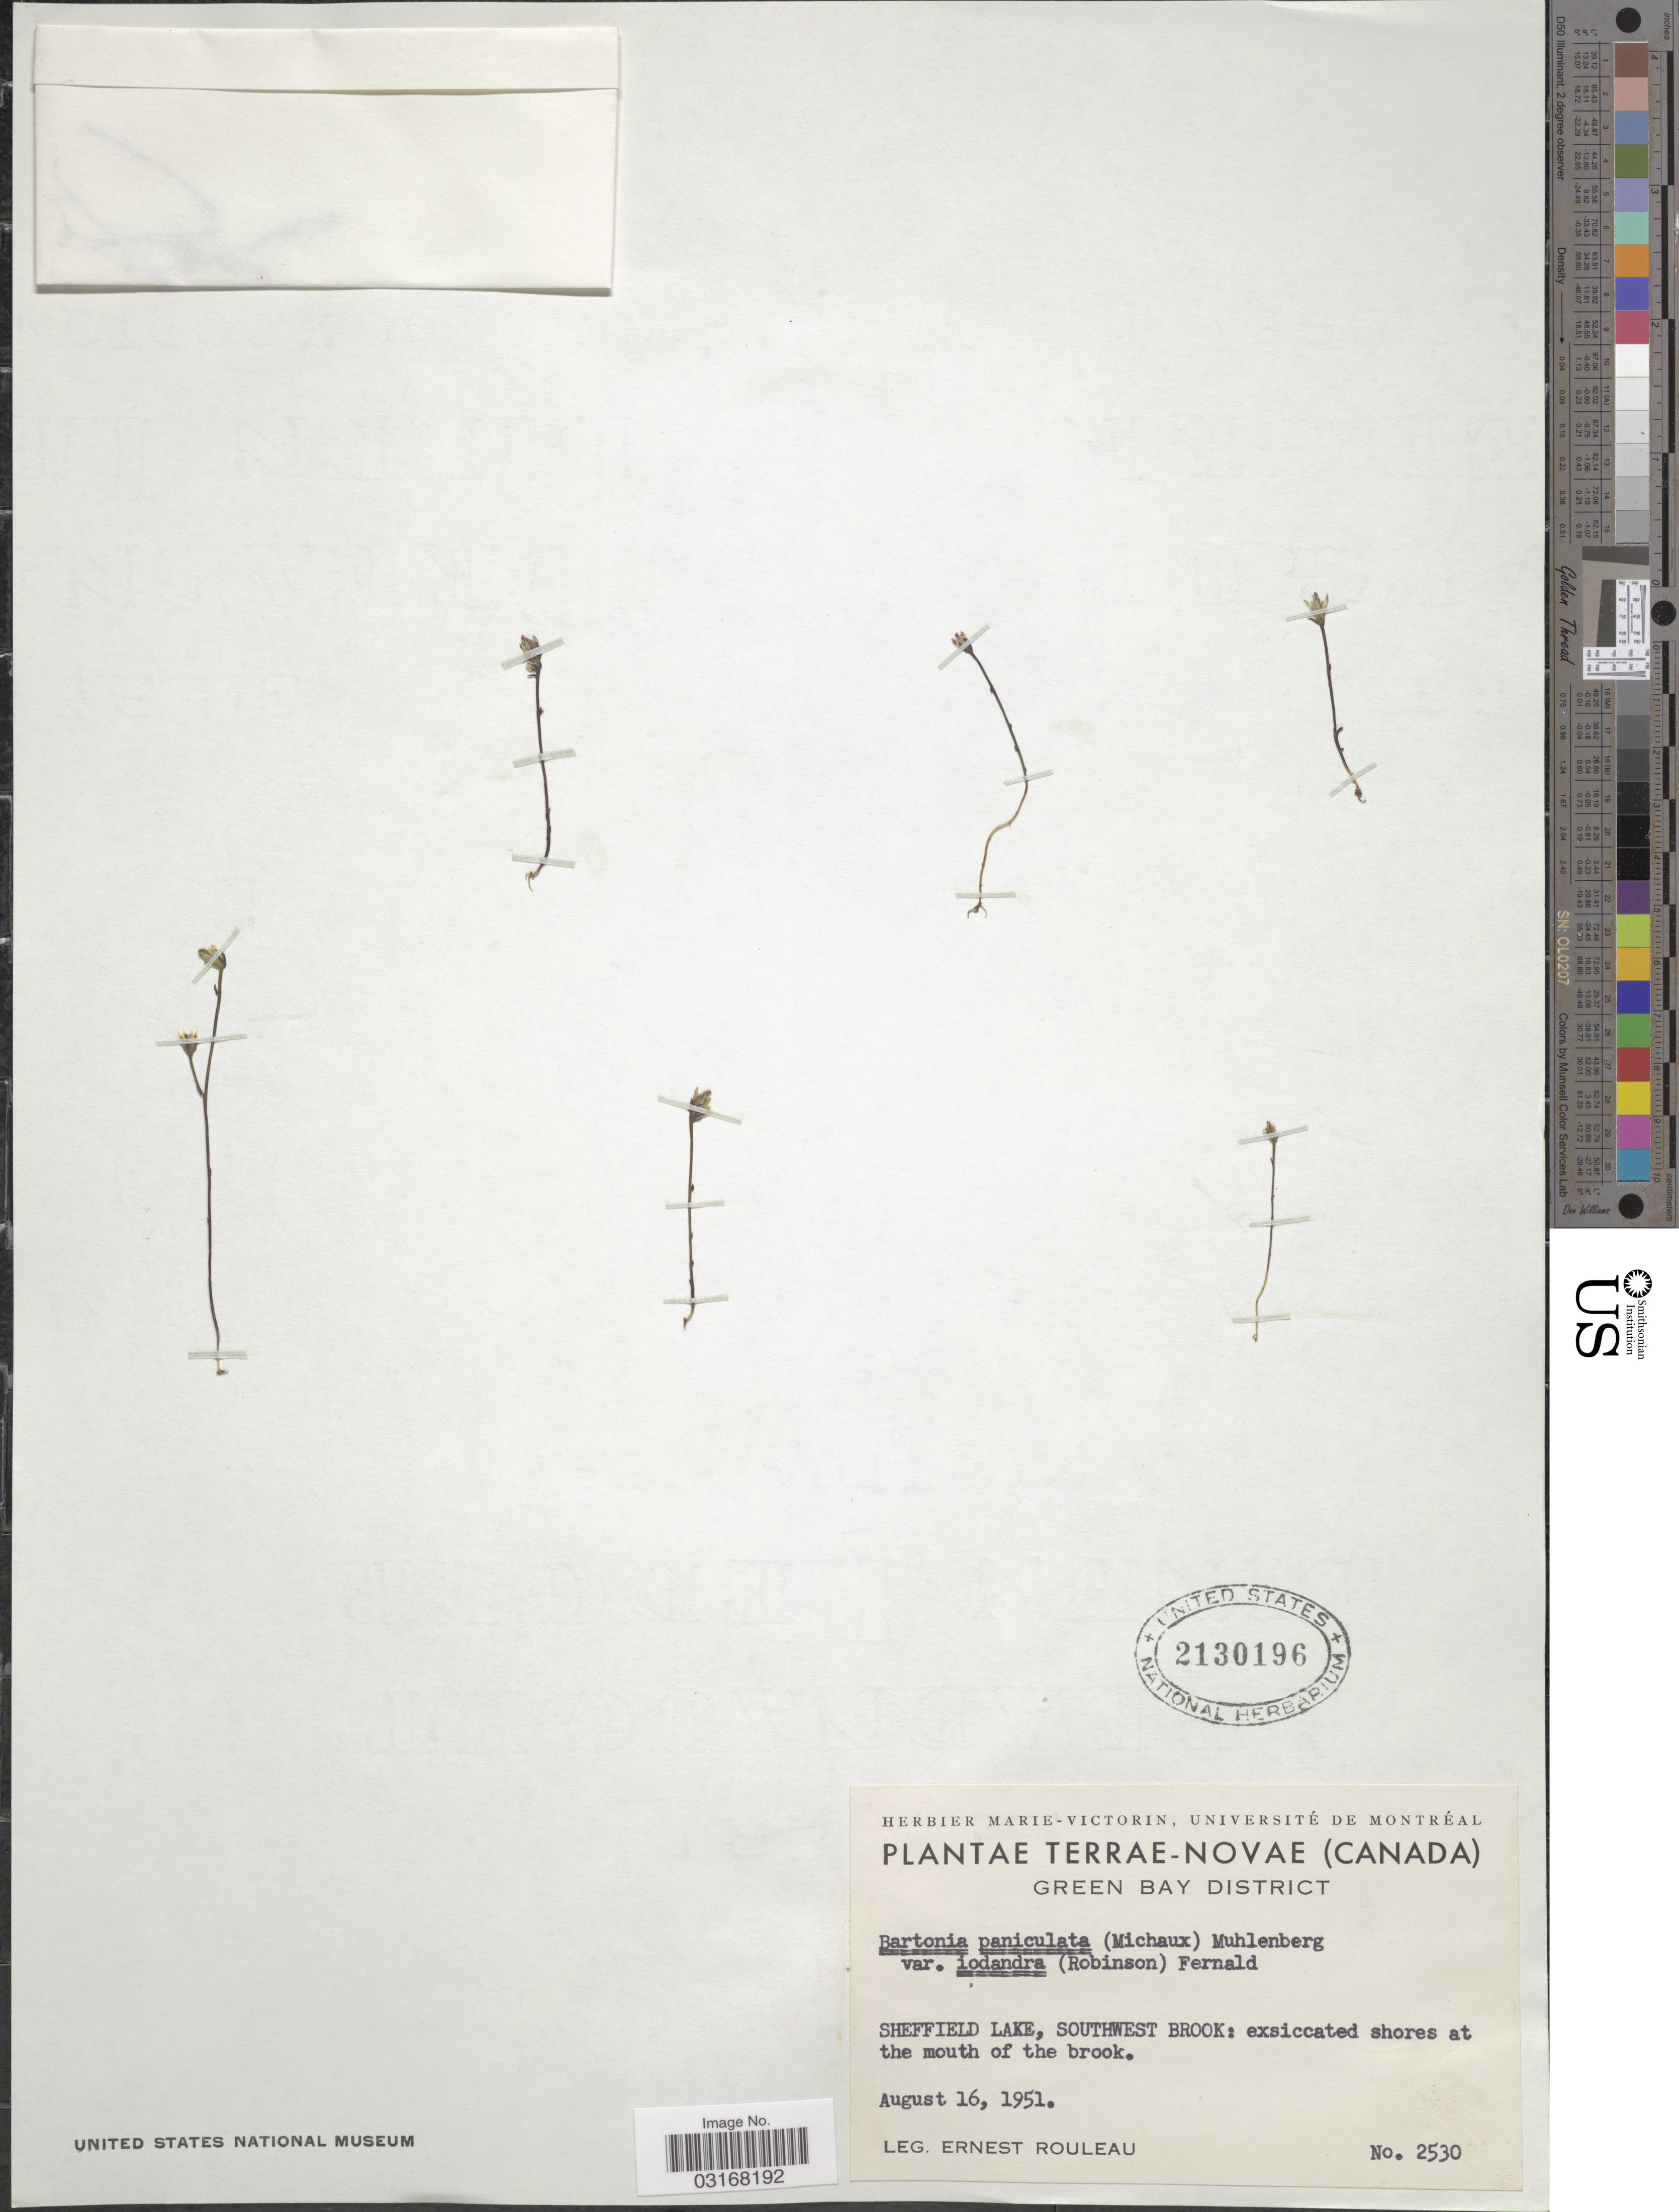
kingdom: Plantae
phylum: Tracheophyta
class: Magnoliopsida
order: Gentianales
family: Gentianaceae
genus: Bartonia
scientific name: Bartonia paniculata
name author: (Michx.) Muhl.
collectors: E. Rouleau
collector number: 2530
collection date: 1951-08-16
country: Canada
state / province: Newfoundland and Labrador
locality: Terrae-Novae. Green Bay District. Sheffield Lake, Southwest Brook: exsiccated shores at the mouth of the brook.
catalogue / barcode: US 2130196